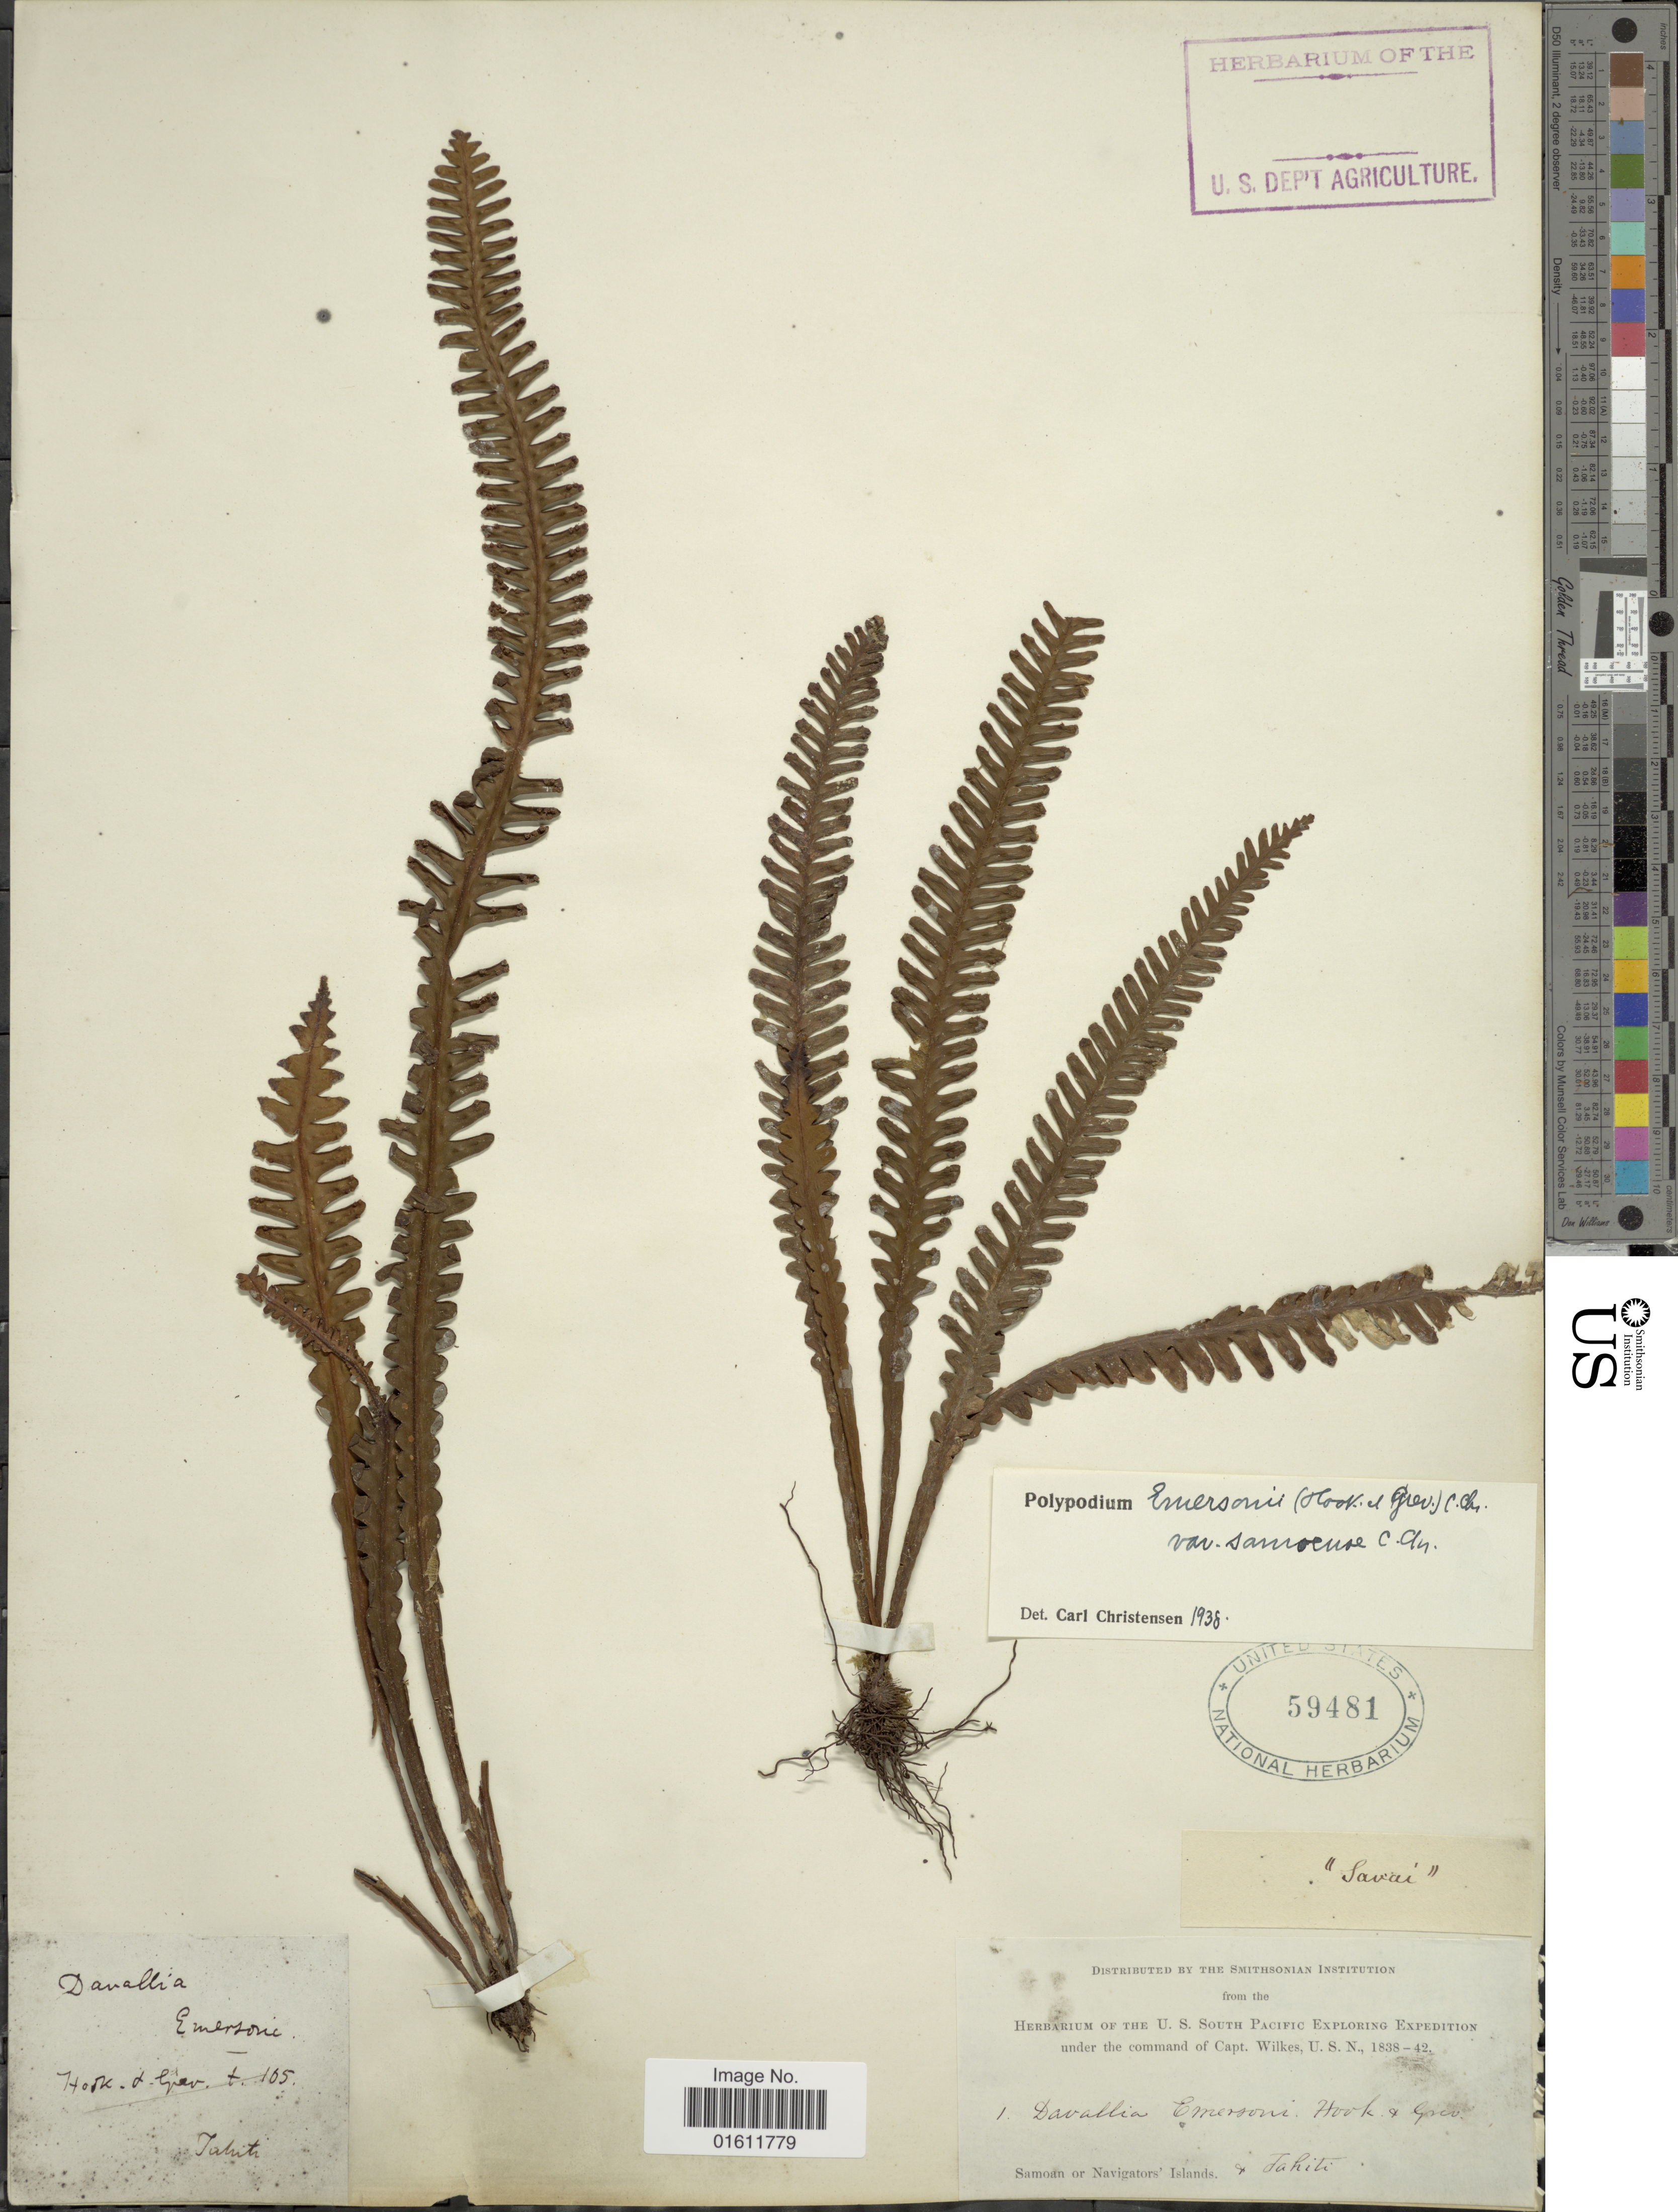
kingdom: Plantae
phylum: Tracheophyta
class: Polypodiopsida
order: Polypodiales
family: Polypodiaceae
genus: Prosaptia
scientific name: Prosaptia alata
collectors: Wilkes Explor. Exped.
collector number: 1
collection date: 1838/1842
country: French Polynesia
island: Tahiti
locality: Samoan or Navigators'Islands, Tahiti.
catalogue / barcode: US 59481